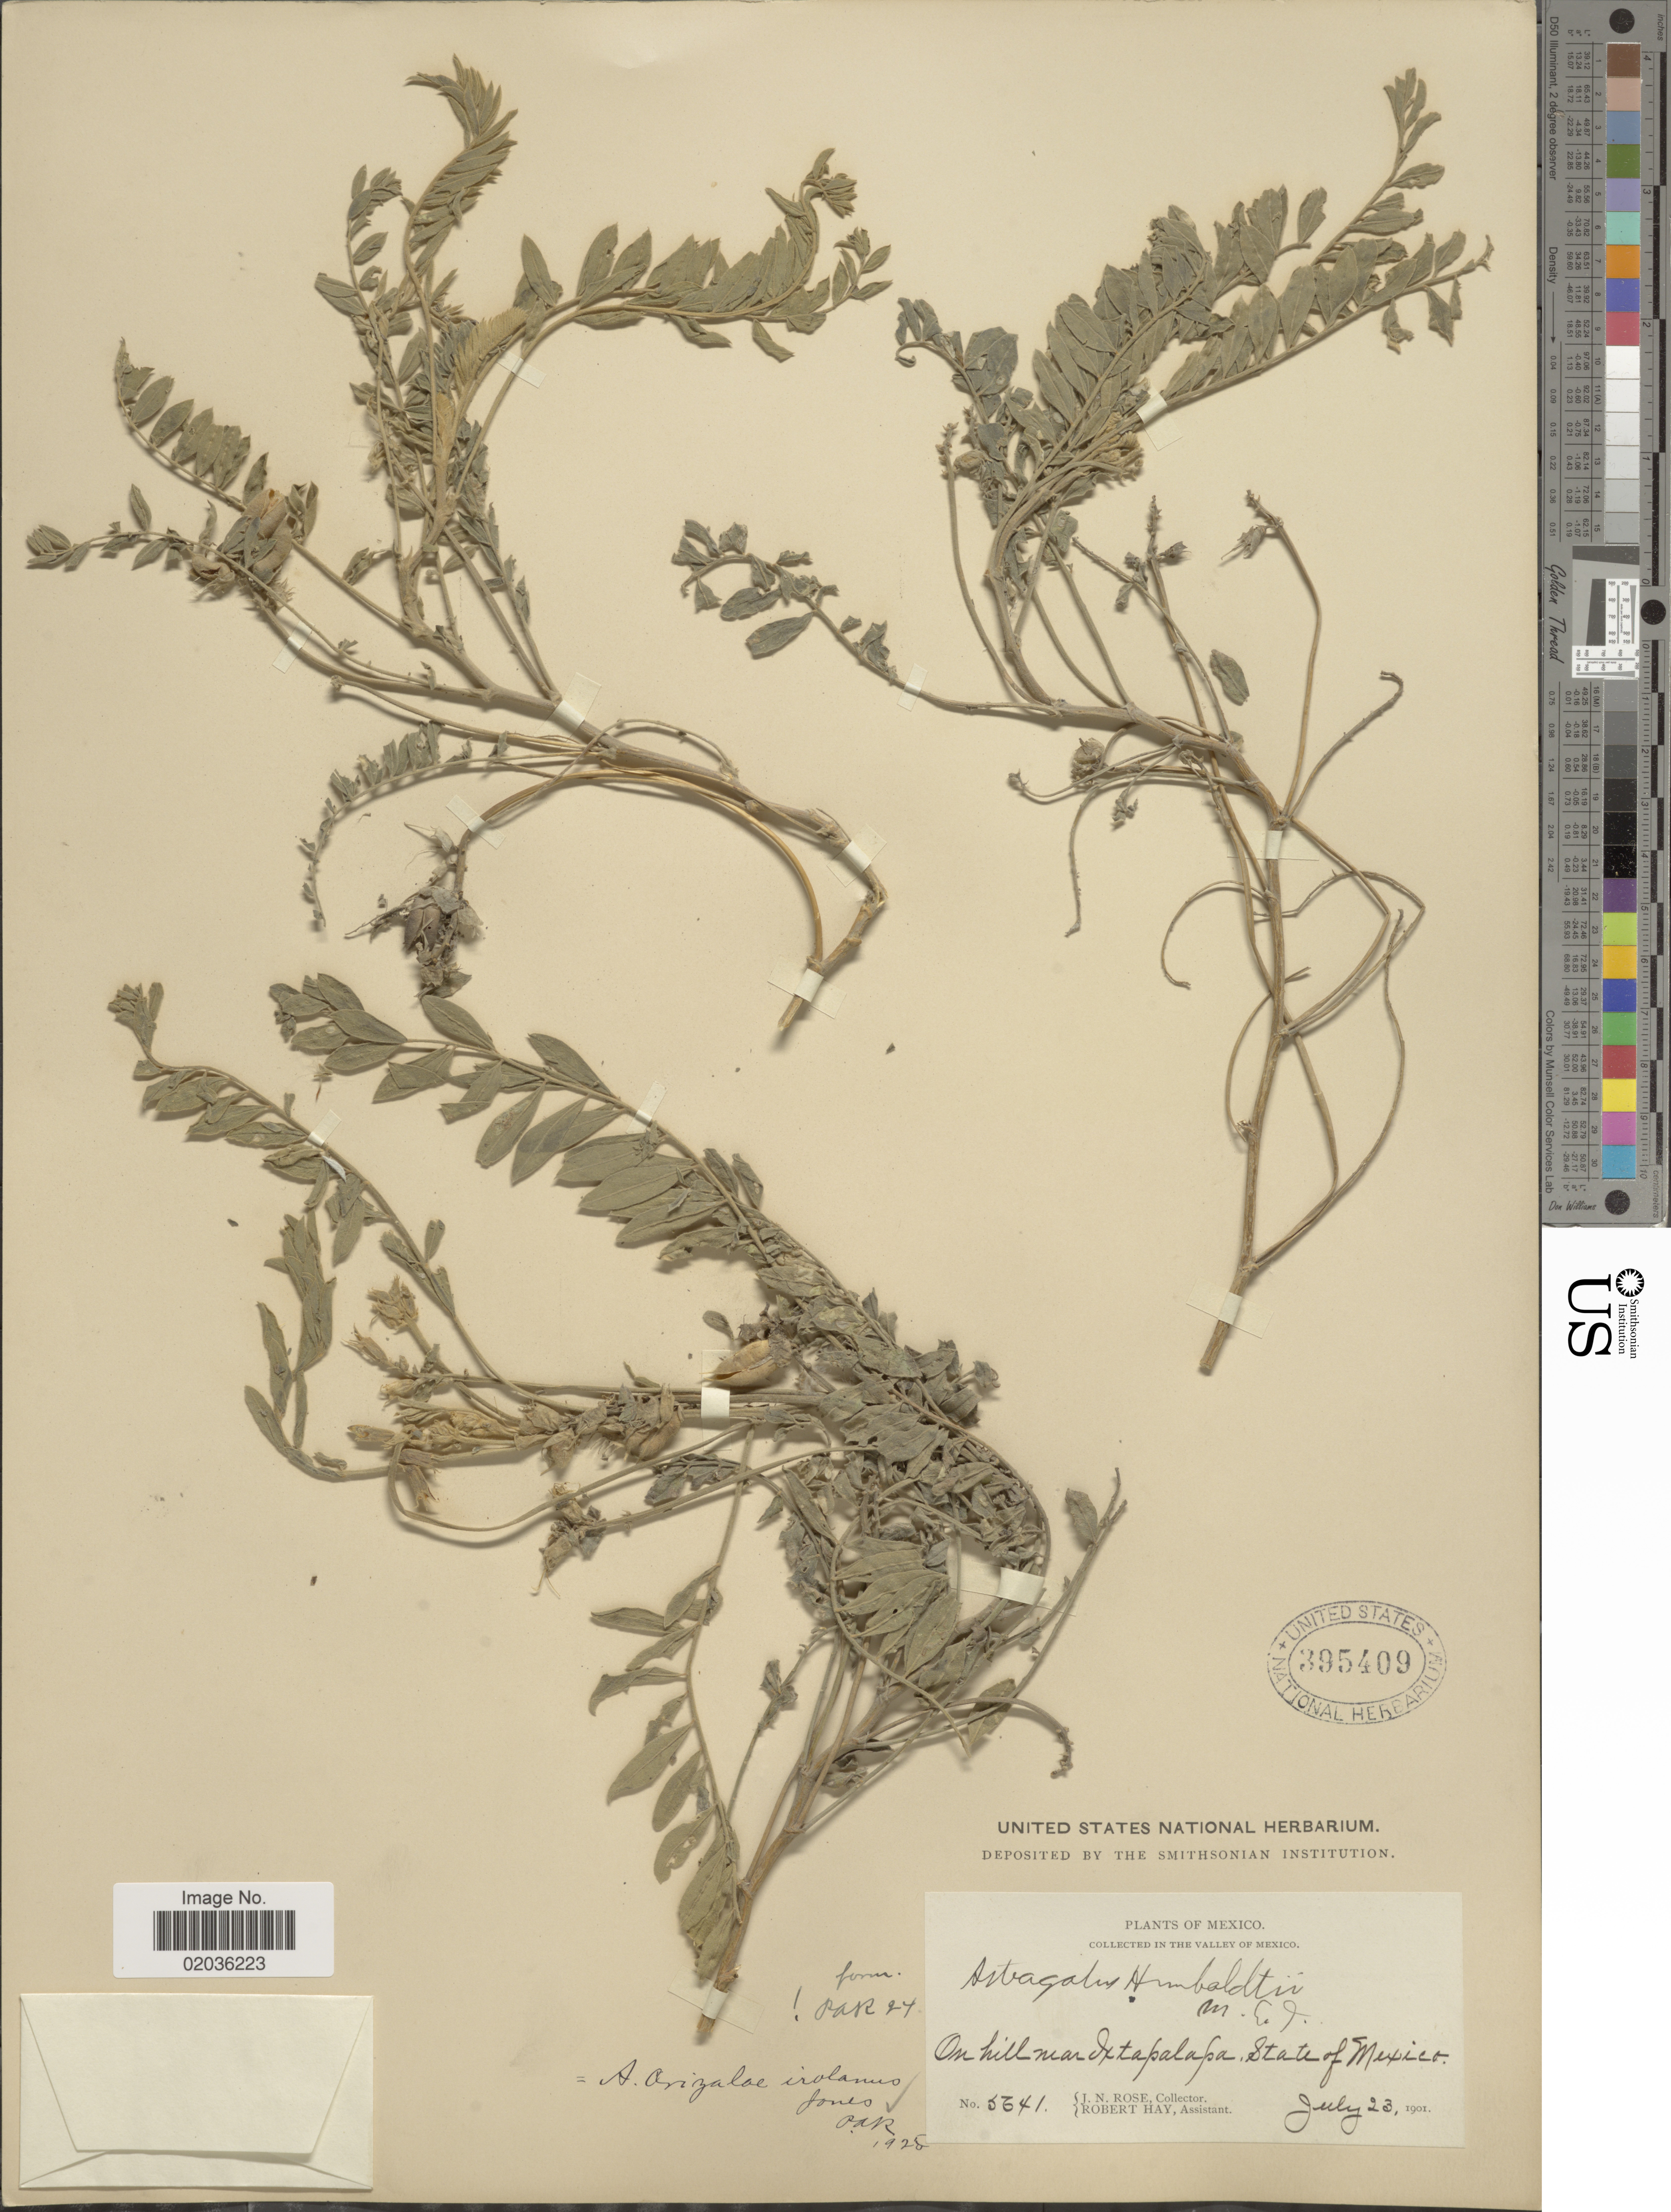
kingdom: Plantae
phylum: Tracheophyta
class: Magnoliopsida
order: Fabales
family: Fabaceae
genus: Astragalus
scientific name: Astragalus mollissimus var. irolanus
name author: (M.E. Jones) Barneby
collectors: J. N. Rose & R. Hay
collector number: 5641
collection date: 1901-07-23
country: Mexico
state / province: México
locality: In the Valley of Mexico, On hill near Ixtapalapa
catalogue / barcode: US 395409